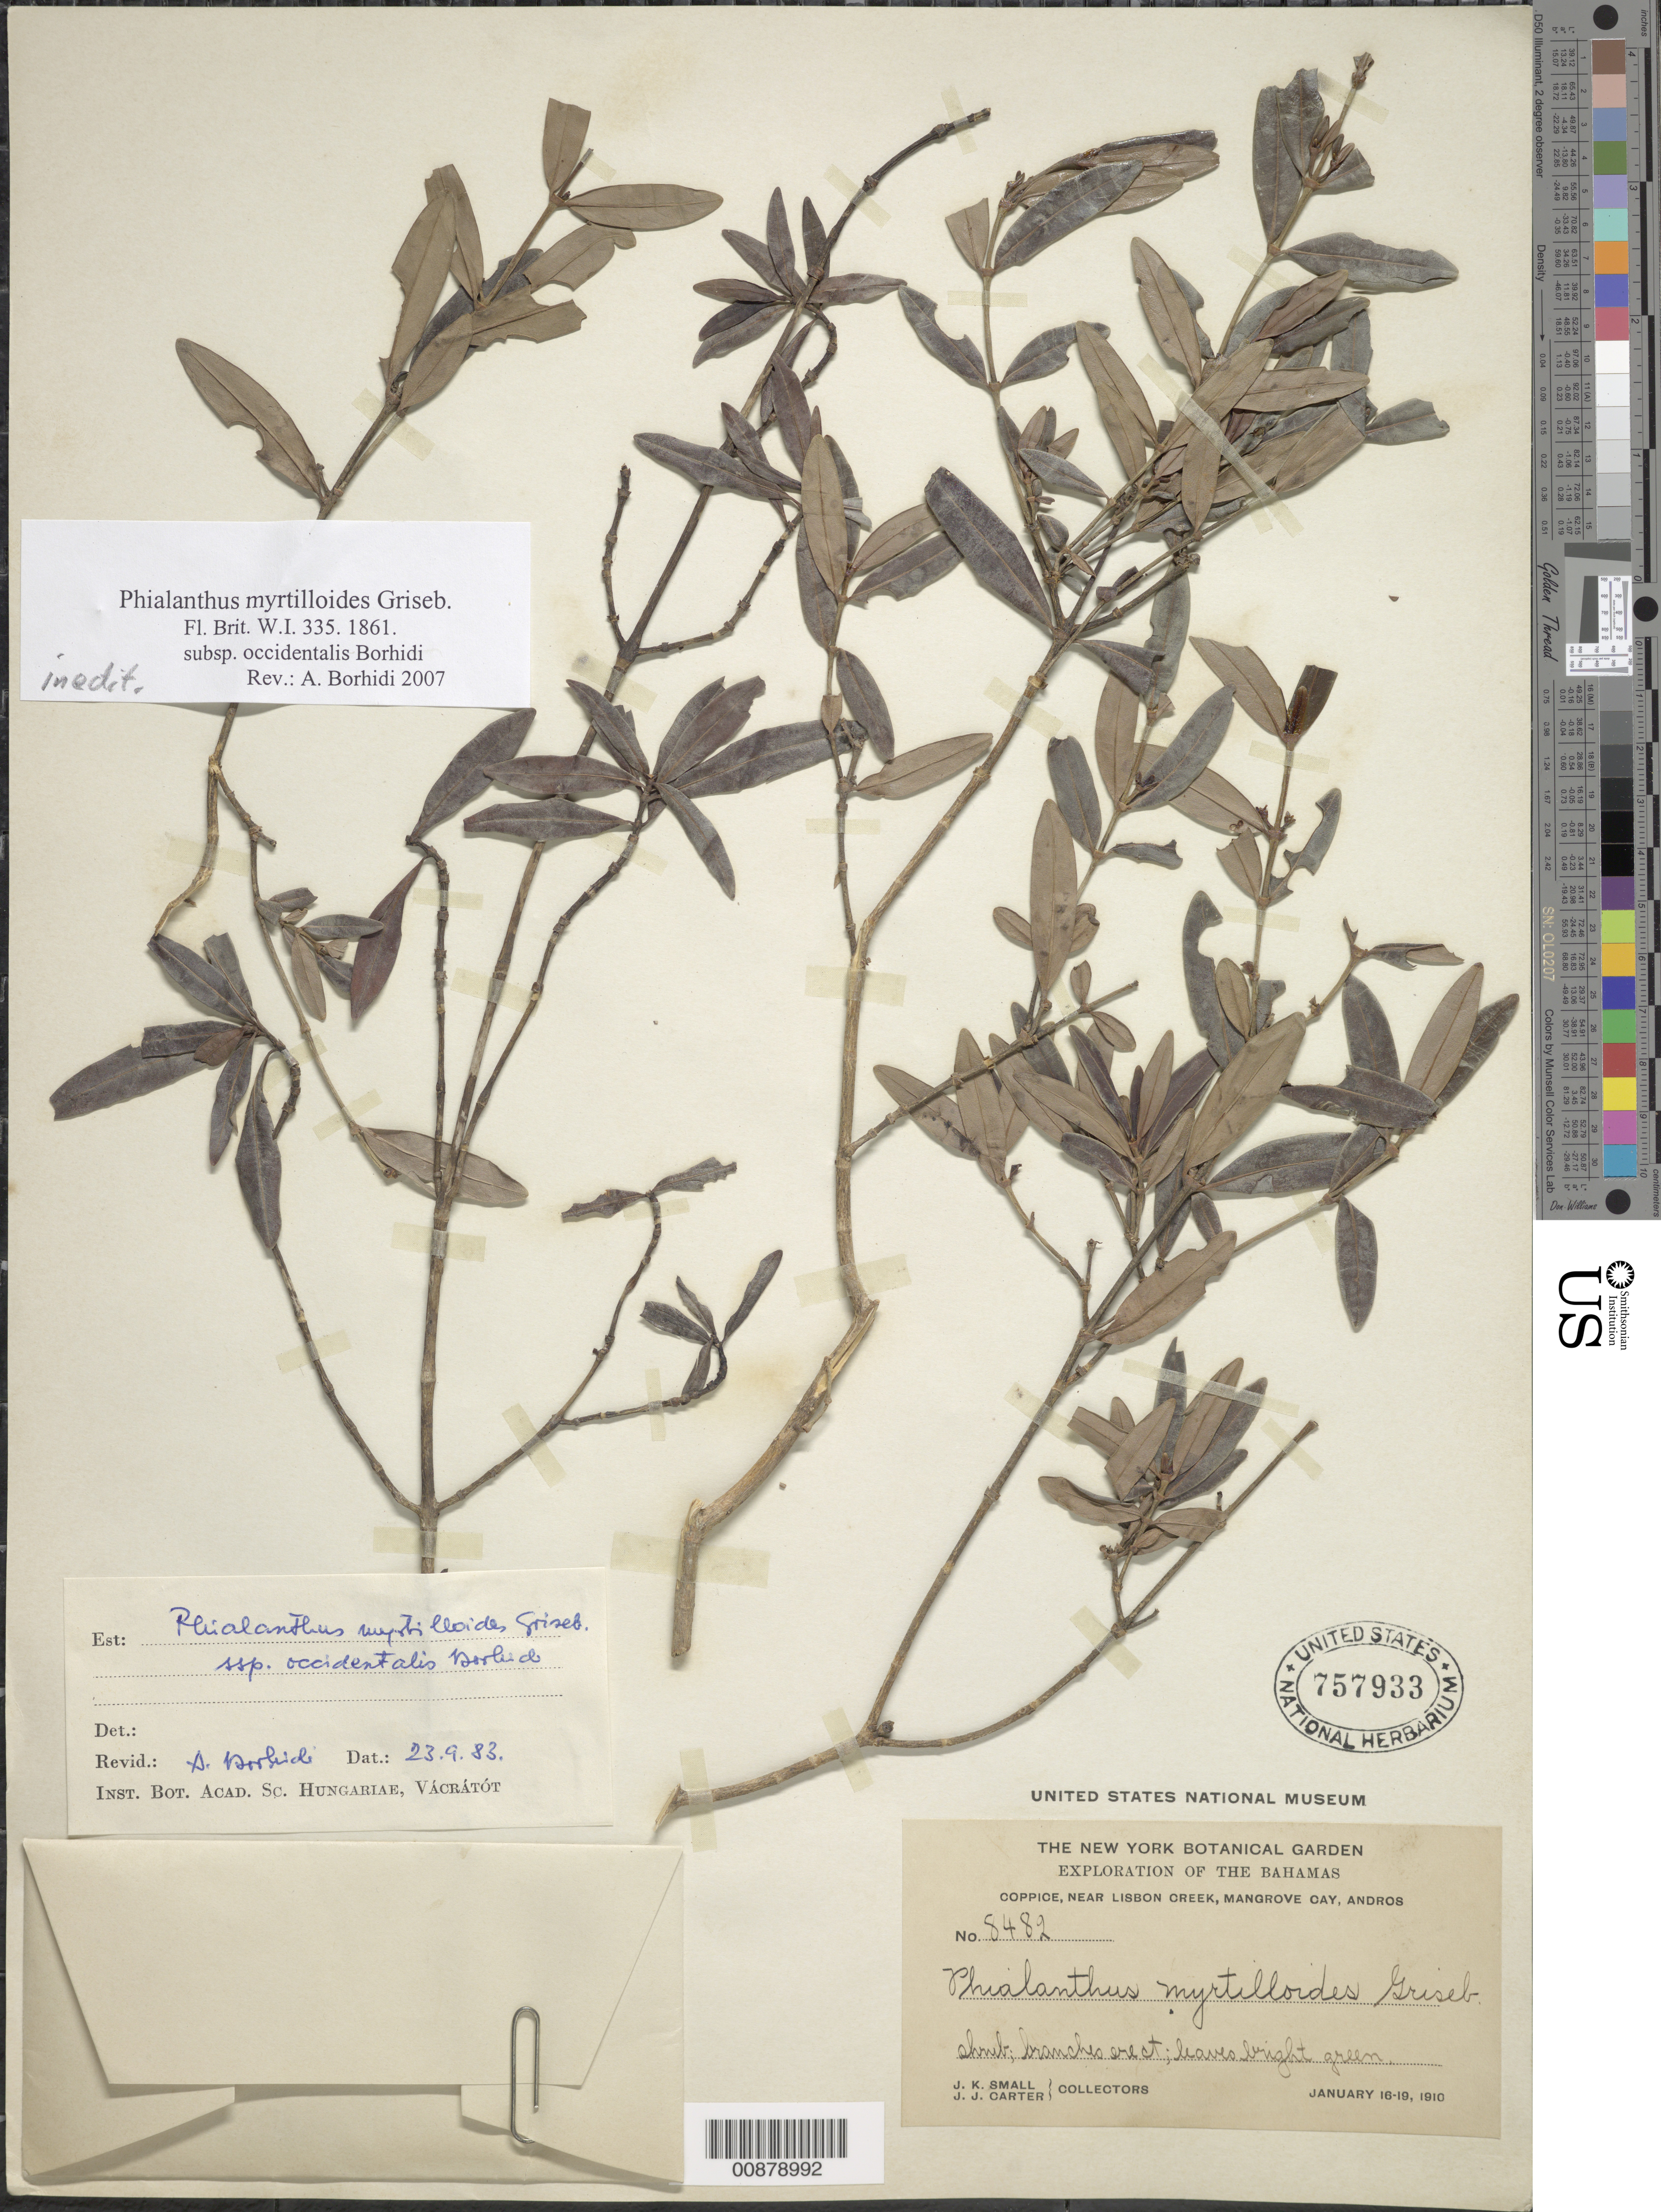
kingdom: Plantae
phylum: Tracheophyta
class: Magnoliopsida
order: Gentianales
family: Rubiaceae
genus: Phialanthus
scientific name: Phialanthus myrtilloides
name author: Griseb.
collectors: J. K. Small & J. J. Carter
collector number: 8482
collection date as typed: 16 Jan 1910 to 19 Jan 1910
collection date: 1910-01-16/1910-01-19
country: Bahamas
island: Andros Island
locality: Coppice, near lisbon creek, mangrove cay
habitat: Coppice.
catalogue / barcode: US 757933